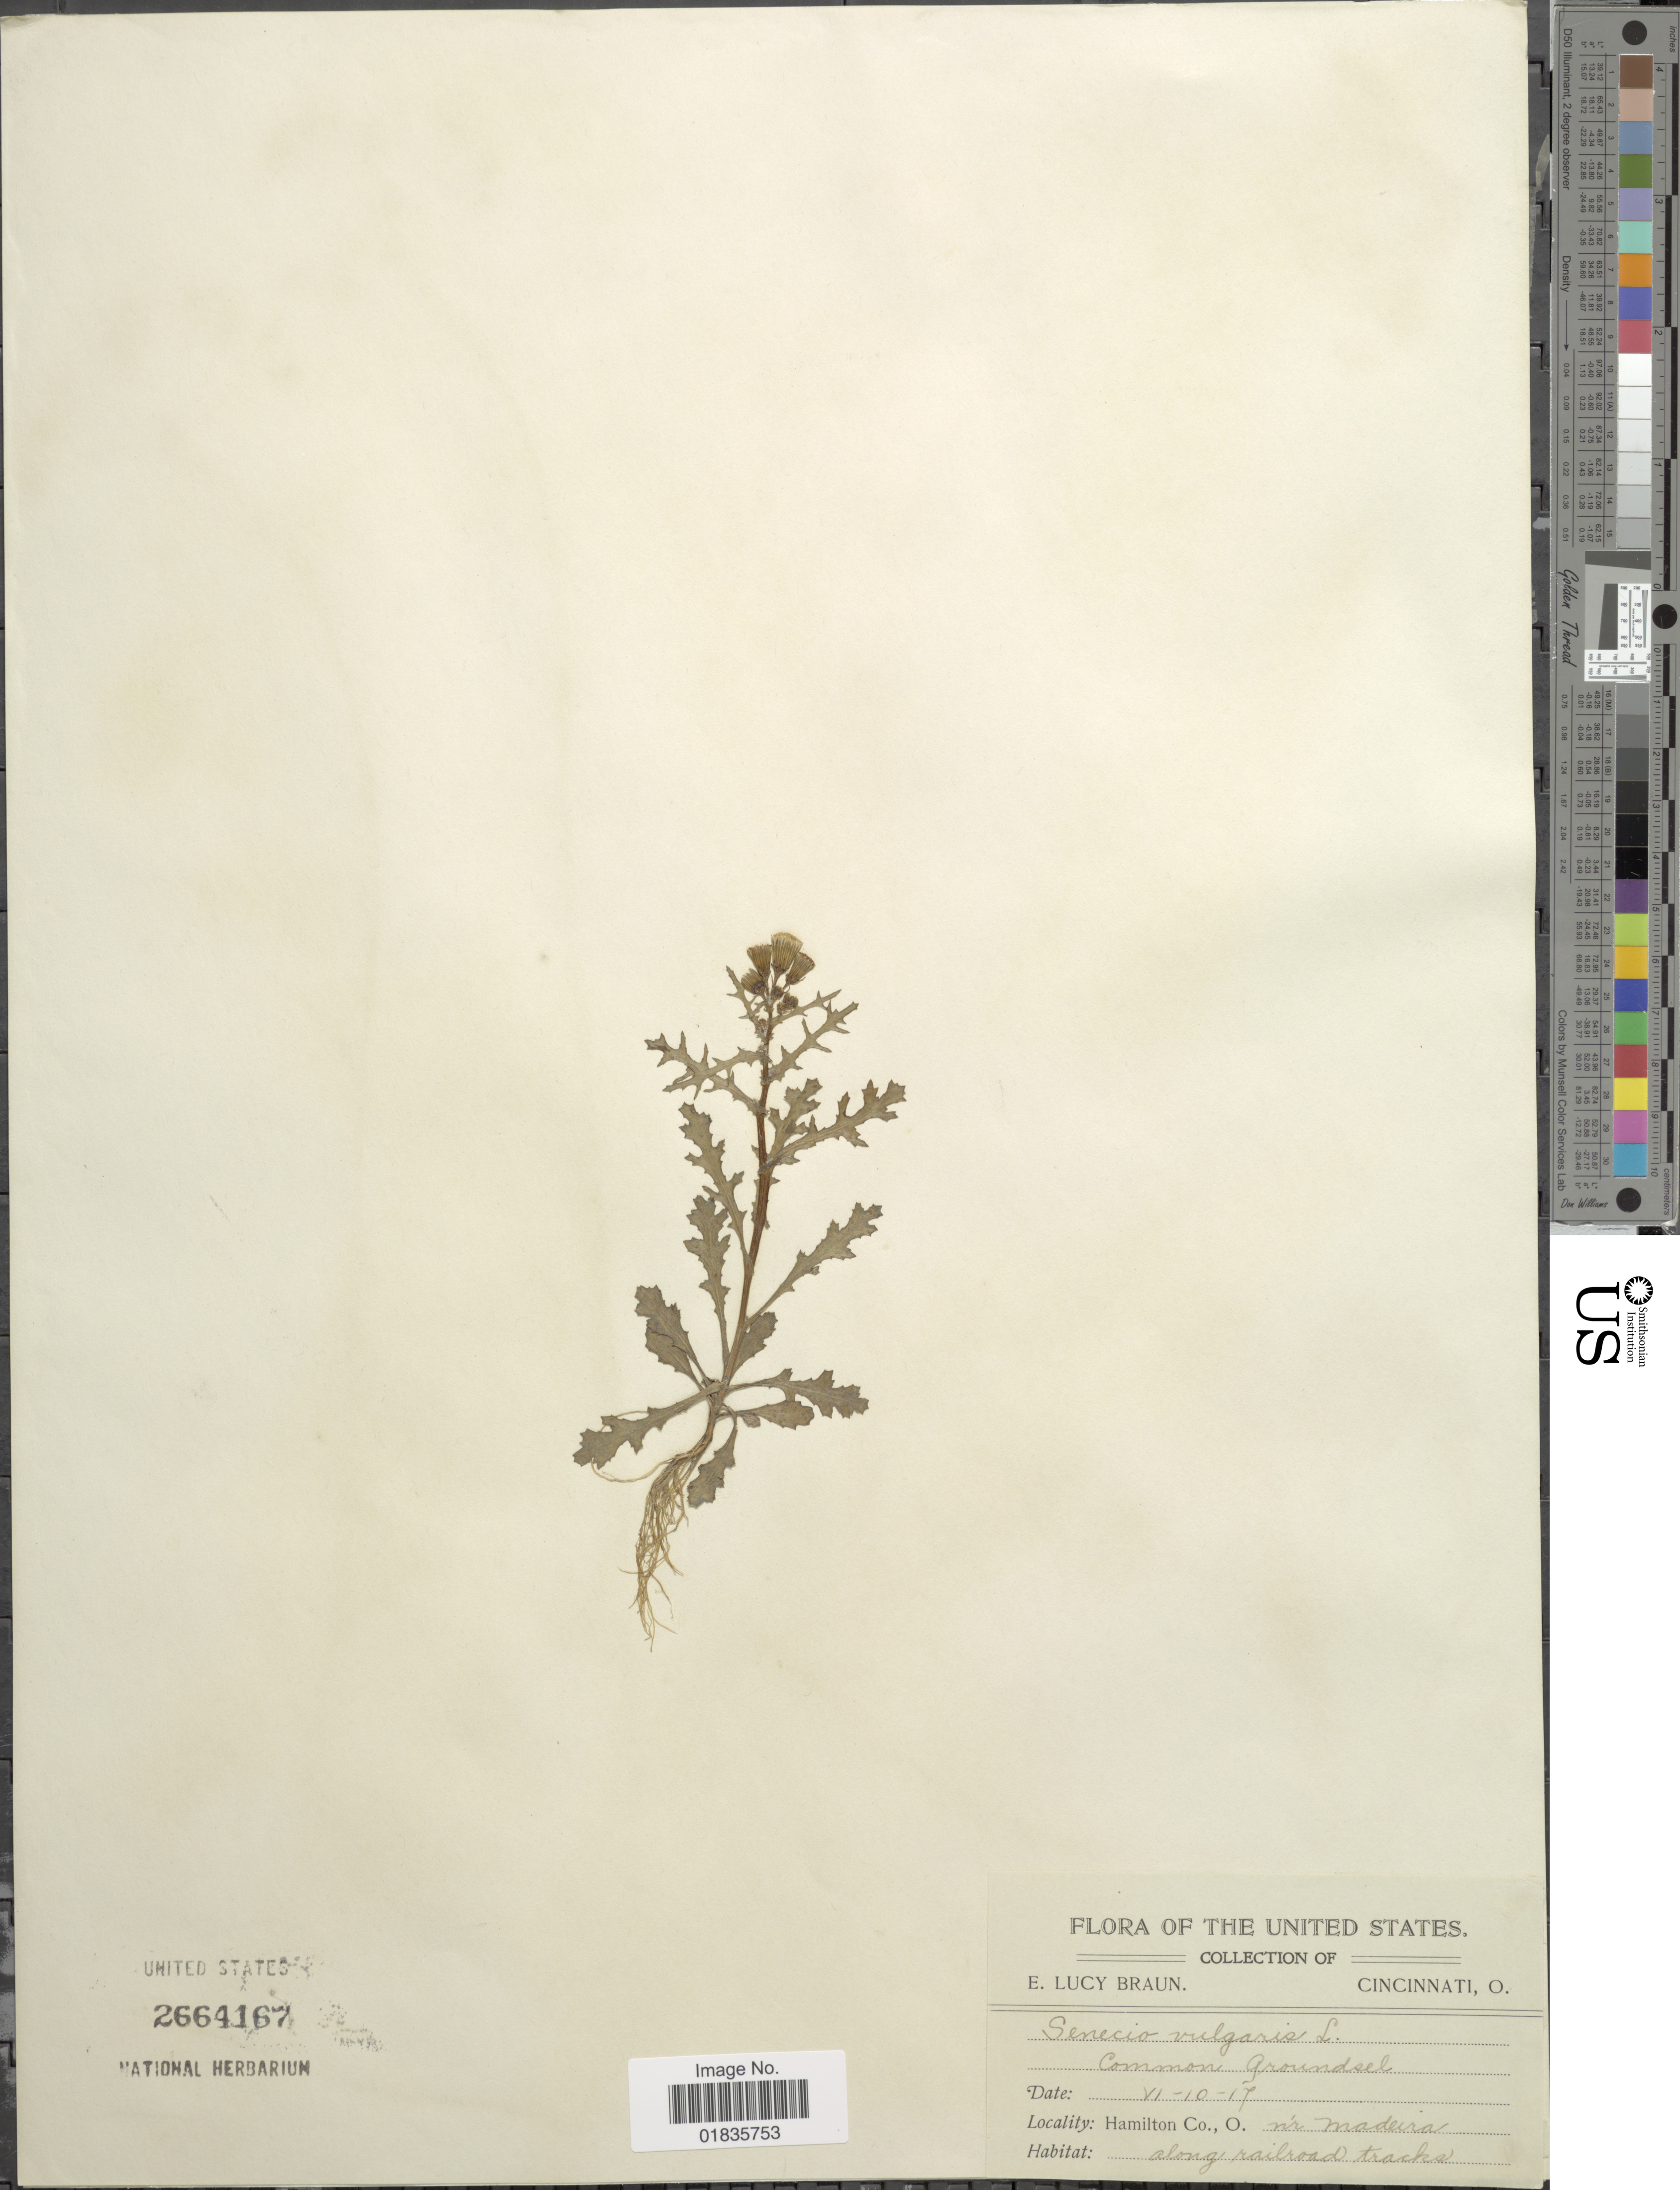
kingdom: Plantae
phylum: Tracheophyta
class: Magnoliopsida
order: Asterales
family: Asteraceae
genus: Senecio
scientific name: Senecio vulgaris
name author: L.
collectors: E. L. Braun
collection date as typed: Transcribed d/m/y: 10/6/17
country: United States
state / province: Ohio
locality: Common groundsel, Hamilton Co., in Madeira, along railroad tracks.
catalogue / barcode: US 2664167